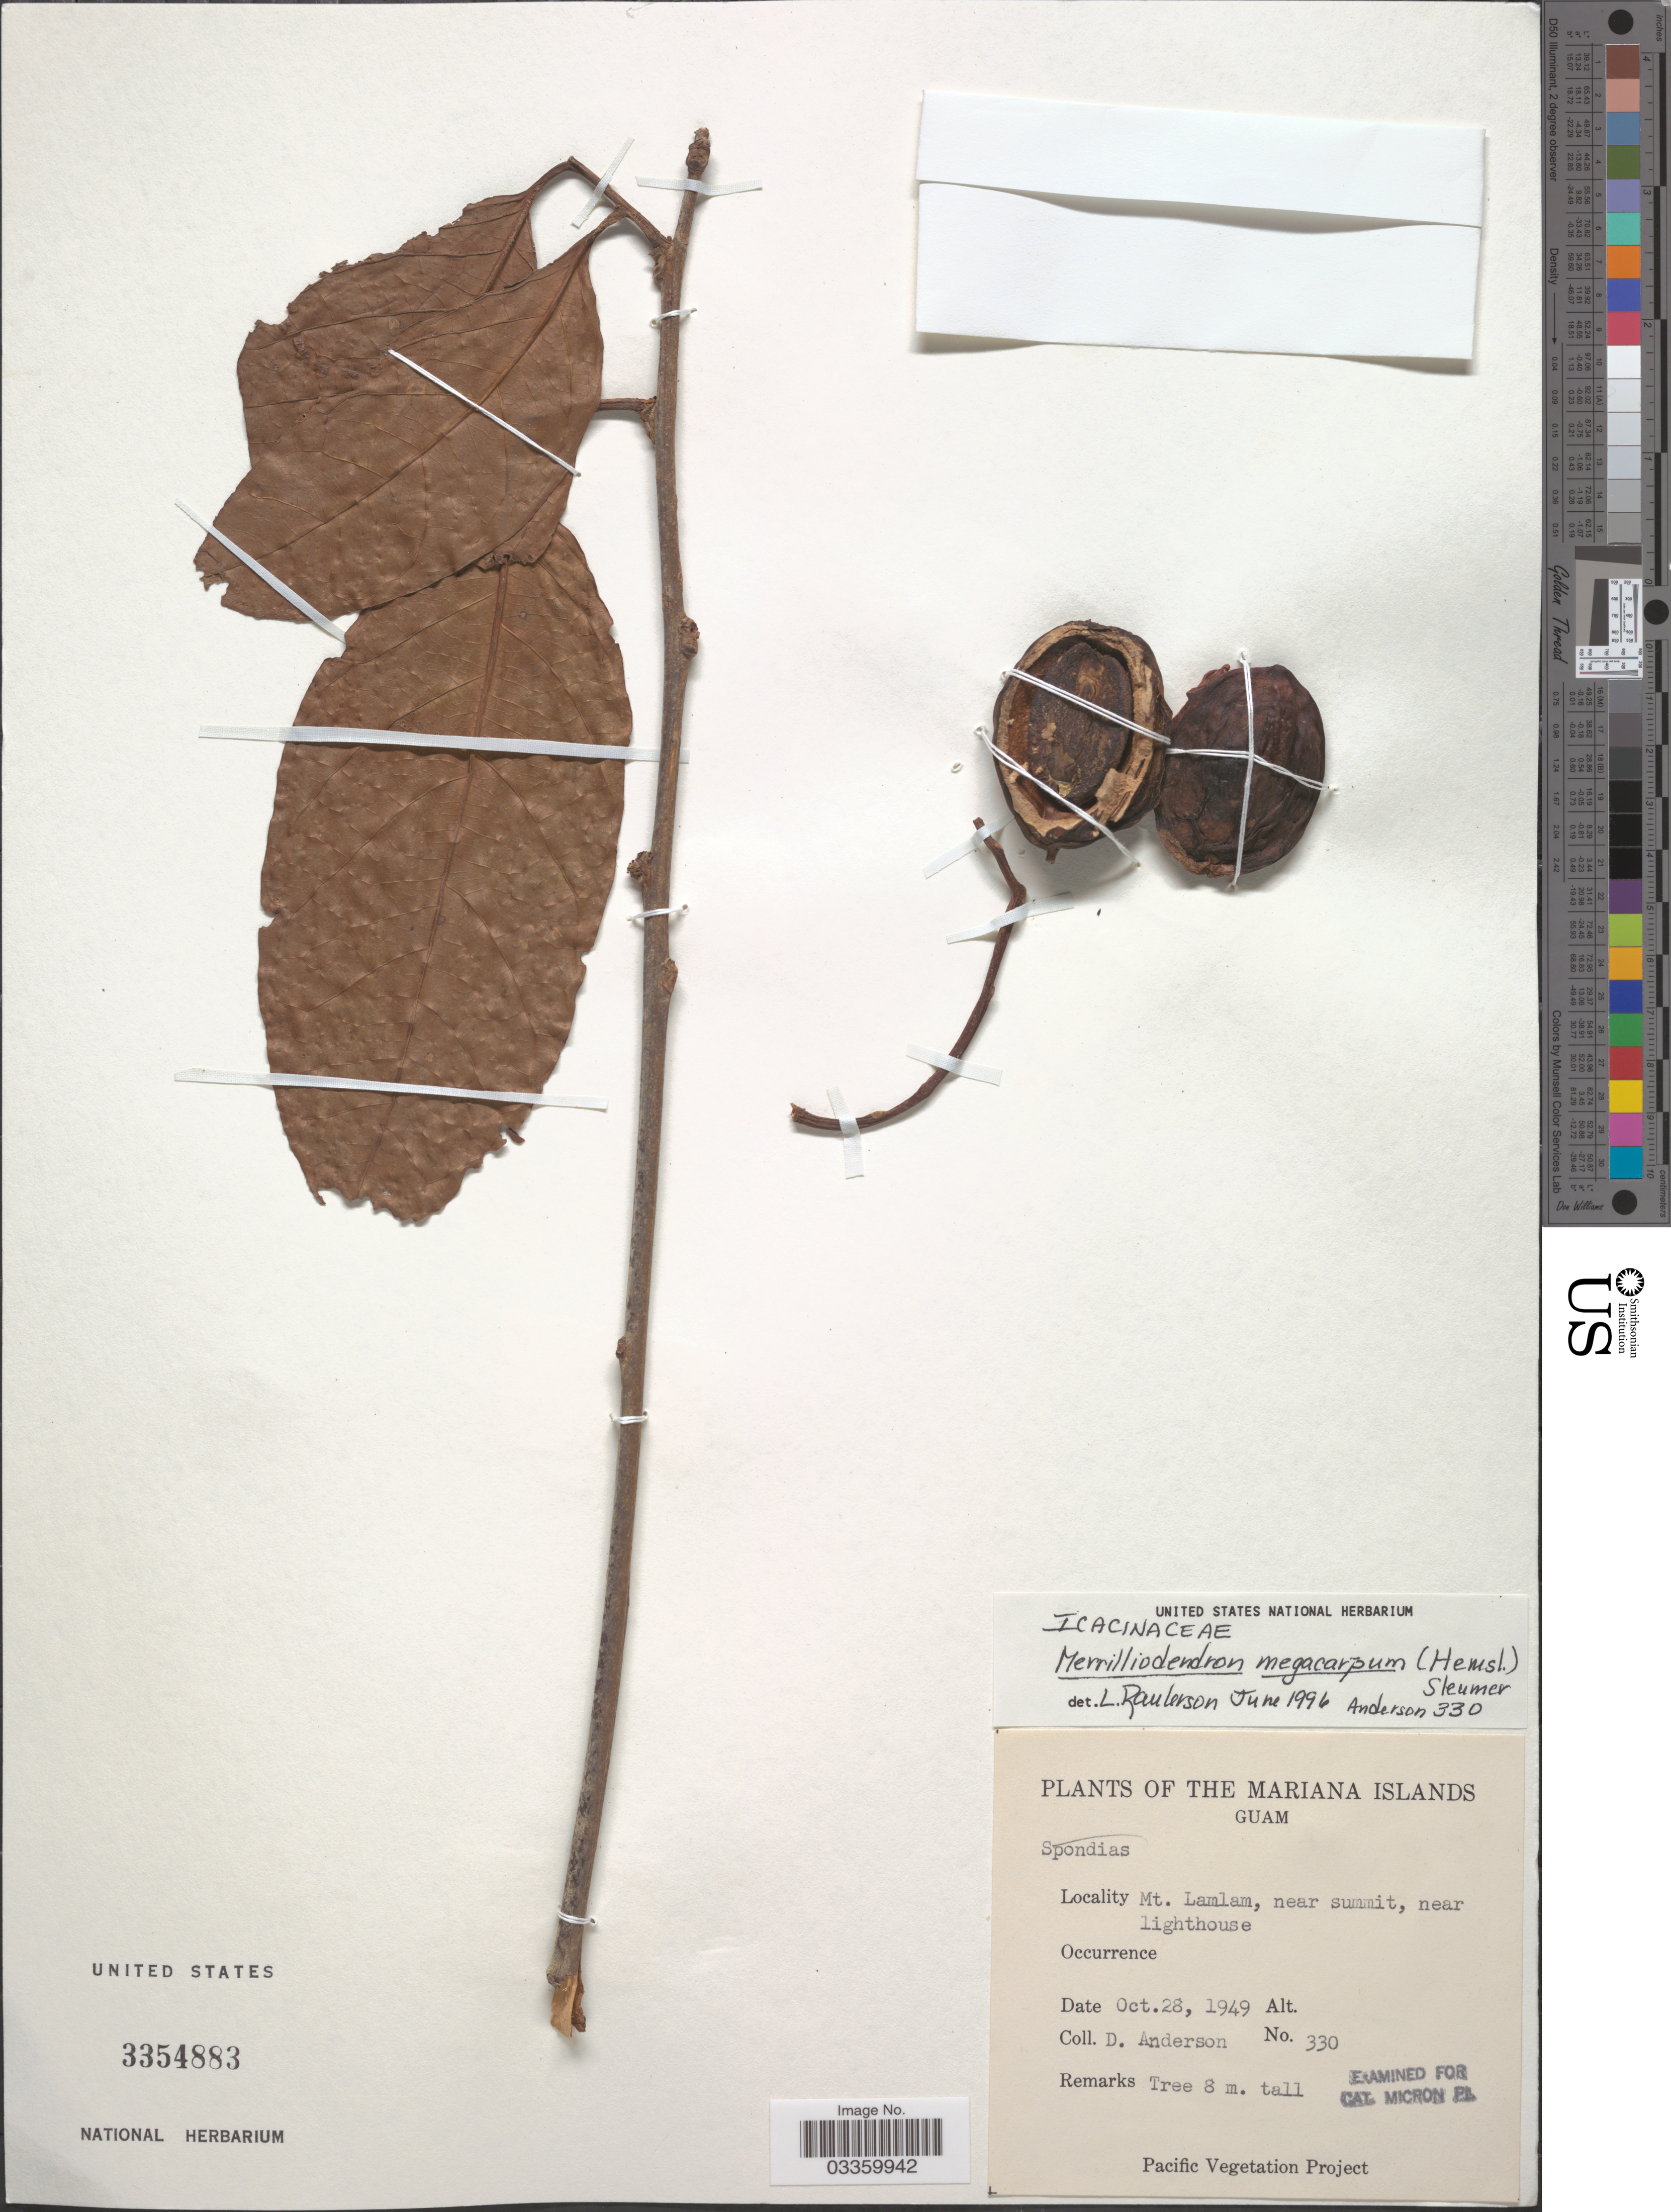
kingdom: Plantae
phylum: Tracheophyta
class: Magnoliopsida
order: Icacinales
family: Icacinaceae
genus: Merrilliodendron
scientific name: Merrilliodendron megacarpum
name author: (Hemsl.) Sleumer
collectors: D. Anderson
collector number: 330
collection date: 1949-10-28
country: Guam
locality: The Mariana Islands. Mt. Lamlan, near summit, near lighthouse.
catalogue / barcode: US 3354883